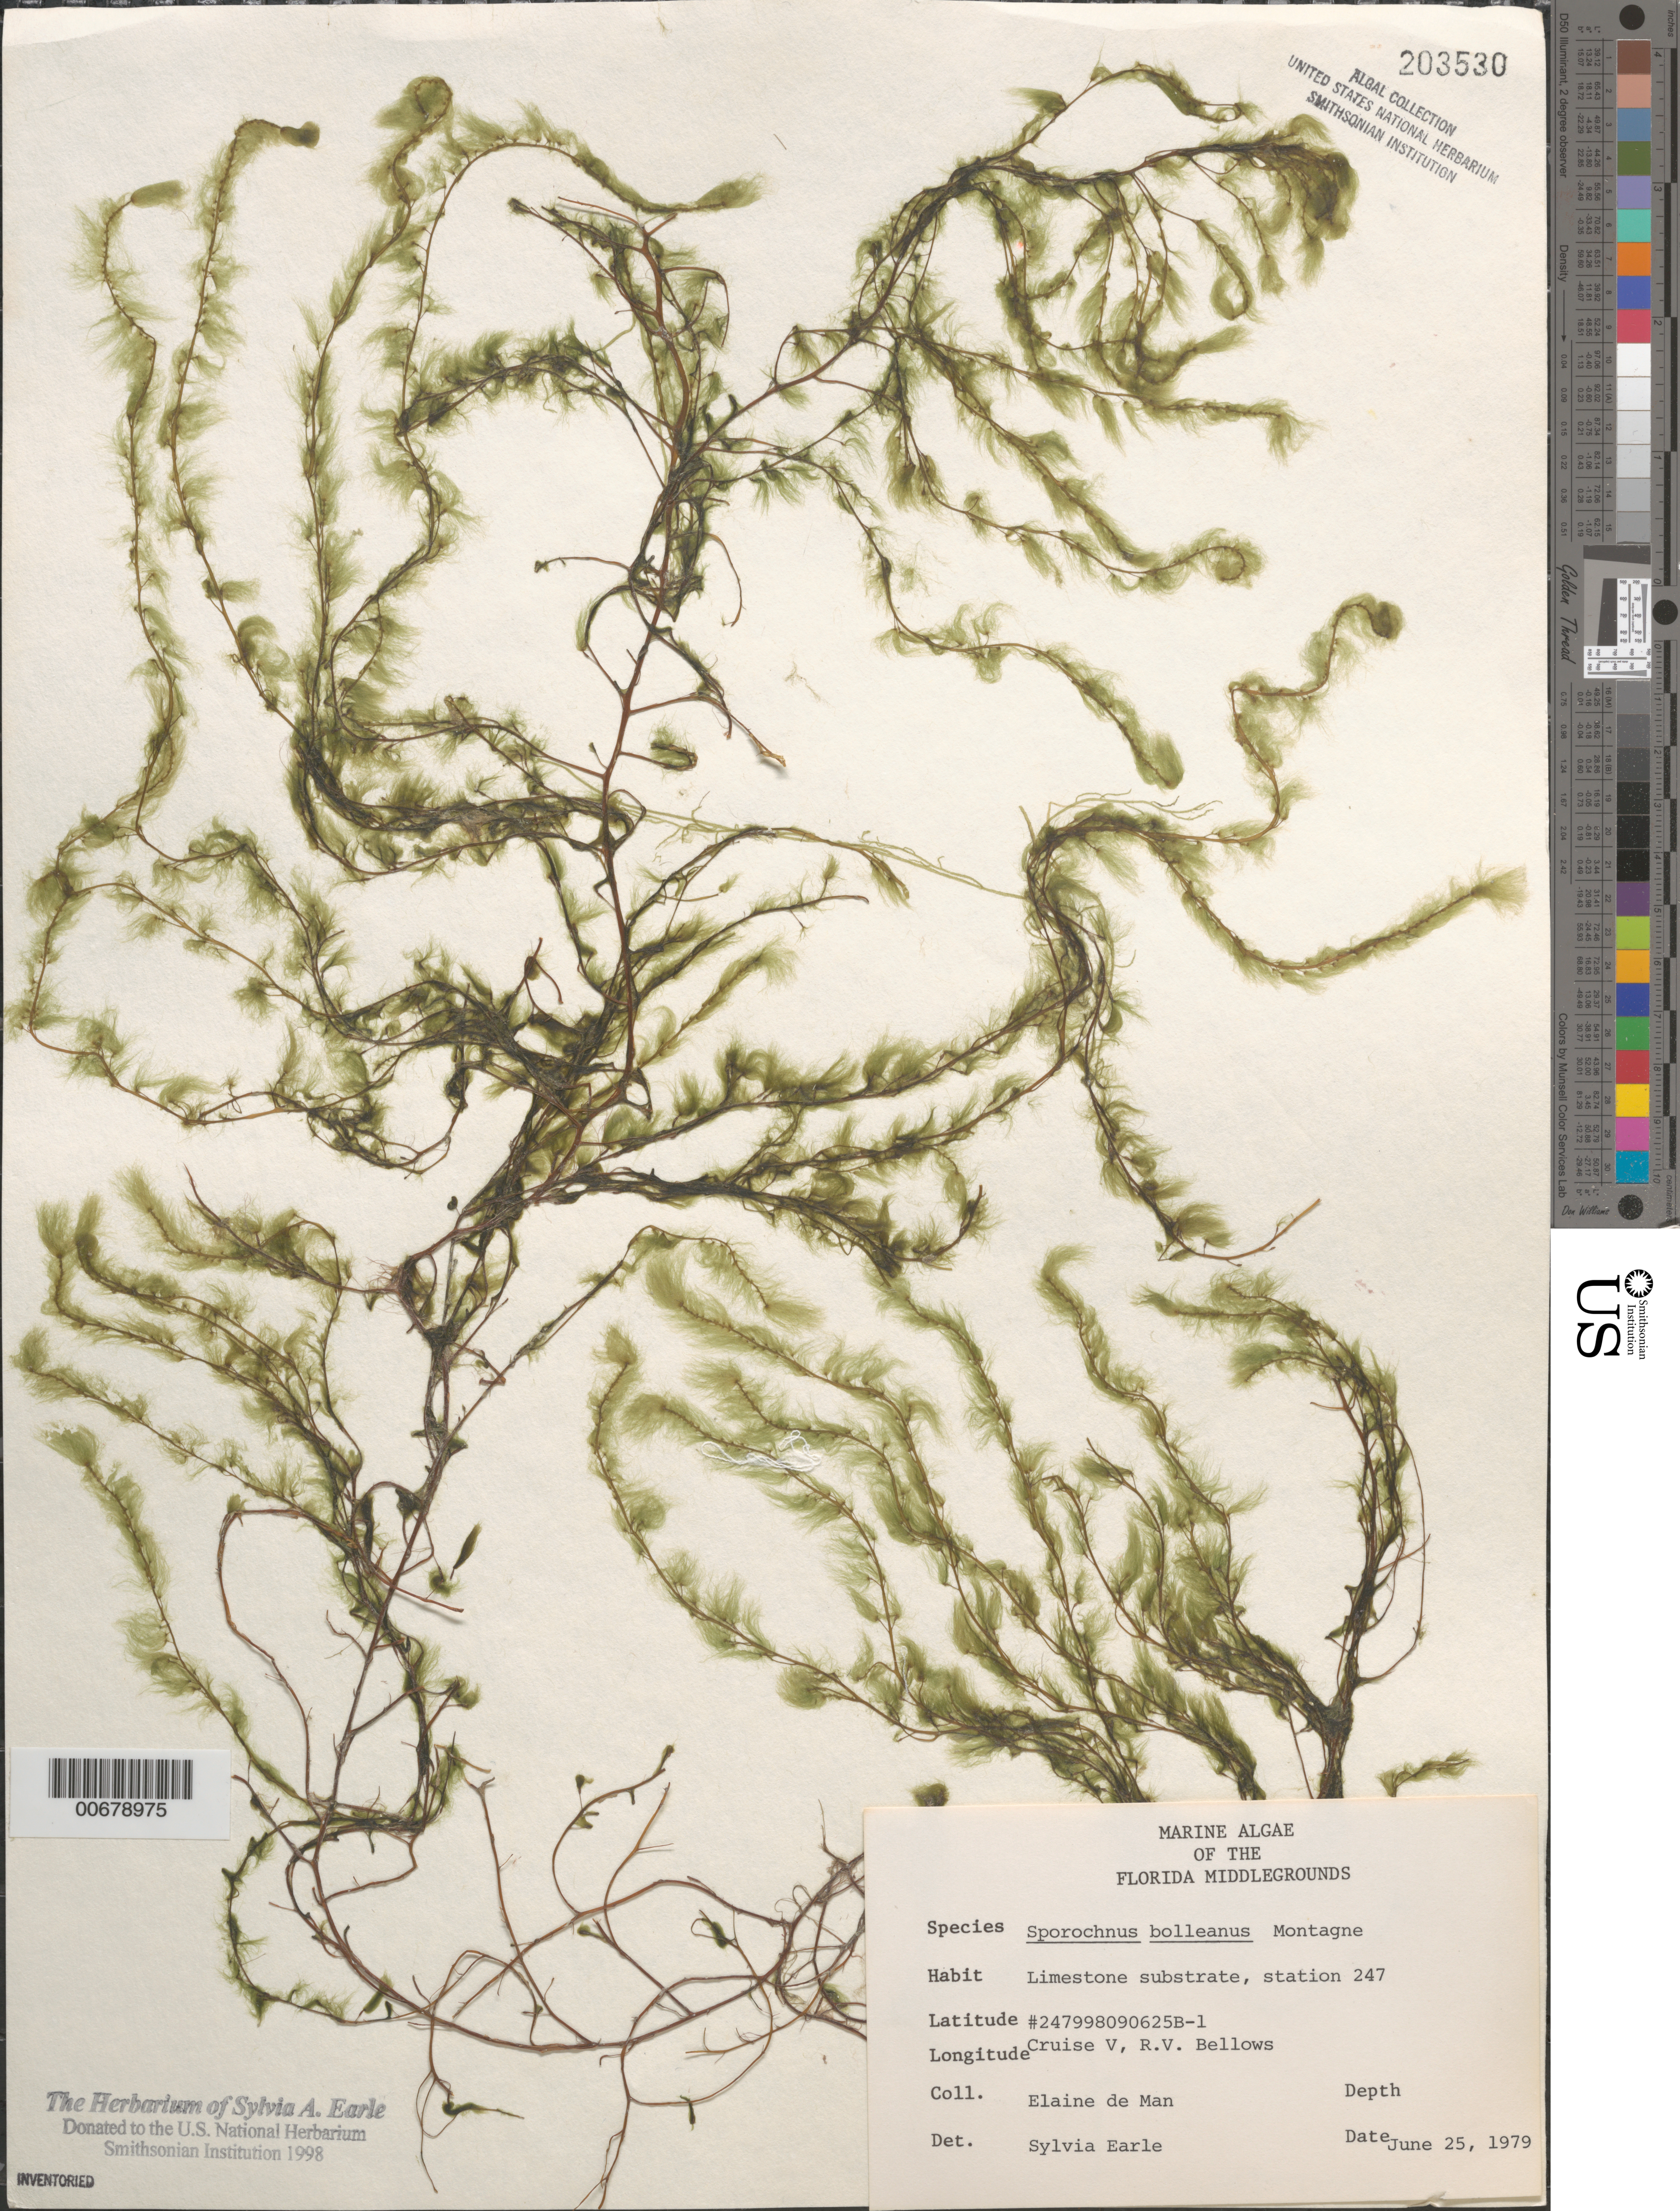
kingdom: Chromista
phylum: Ochrophyta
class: Phaeophyceae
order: Sporochnales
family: Sporochnaceae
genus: Sporochnus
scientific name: Sporochnus bolleanus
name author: Mont.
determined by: Earle, S. A.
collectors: E. de Man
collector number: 247998090625B-1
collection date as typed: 25 Jun 1979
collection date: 1979-06-25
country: United States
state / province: Florida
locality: Florida Middle Grounds, Gulf of Mexico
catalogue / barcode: US 203530